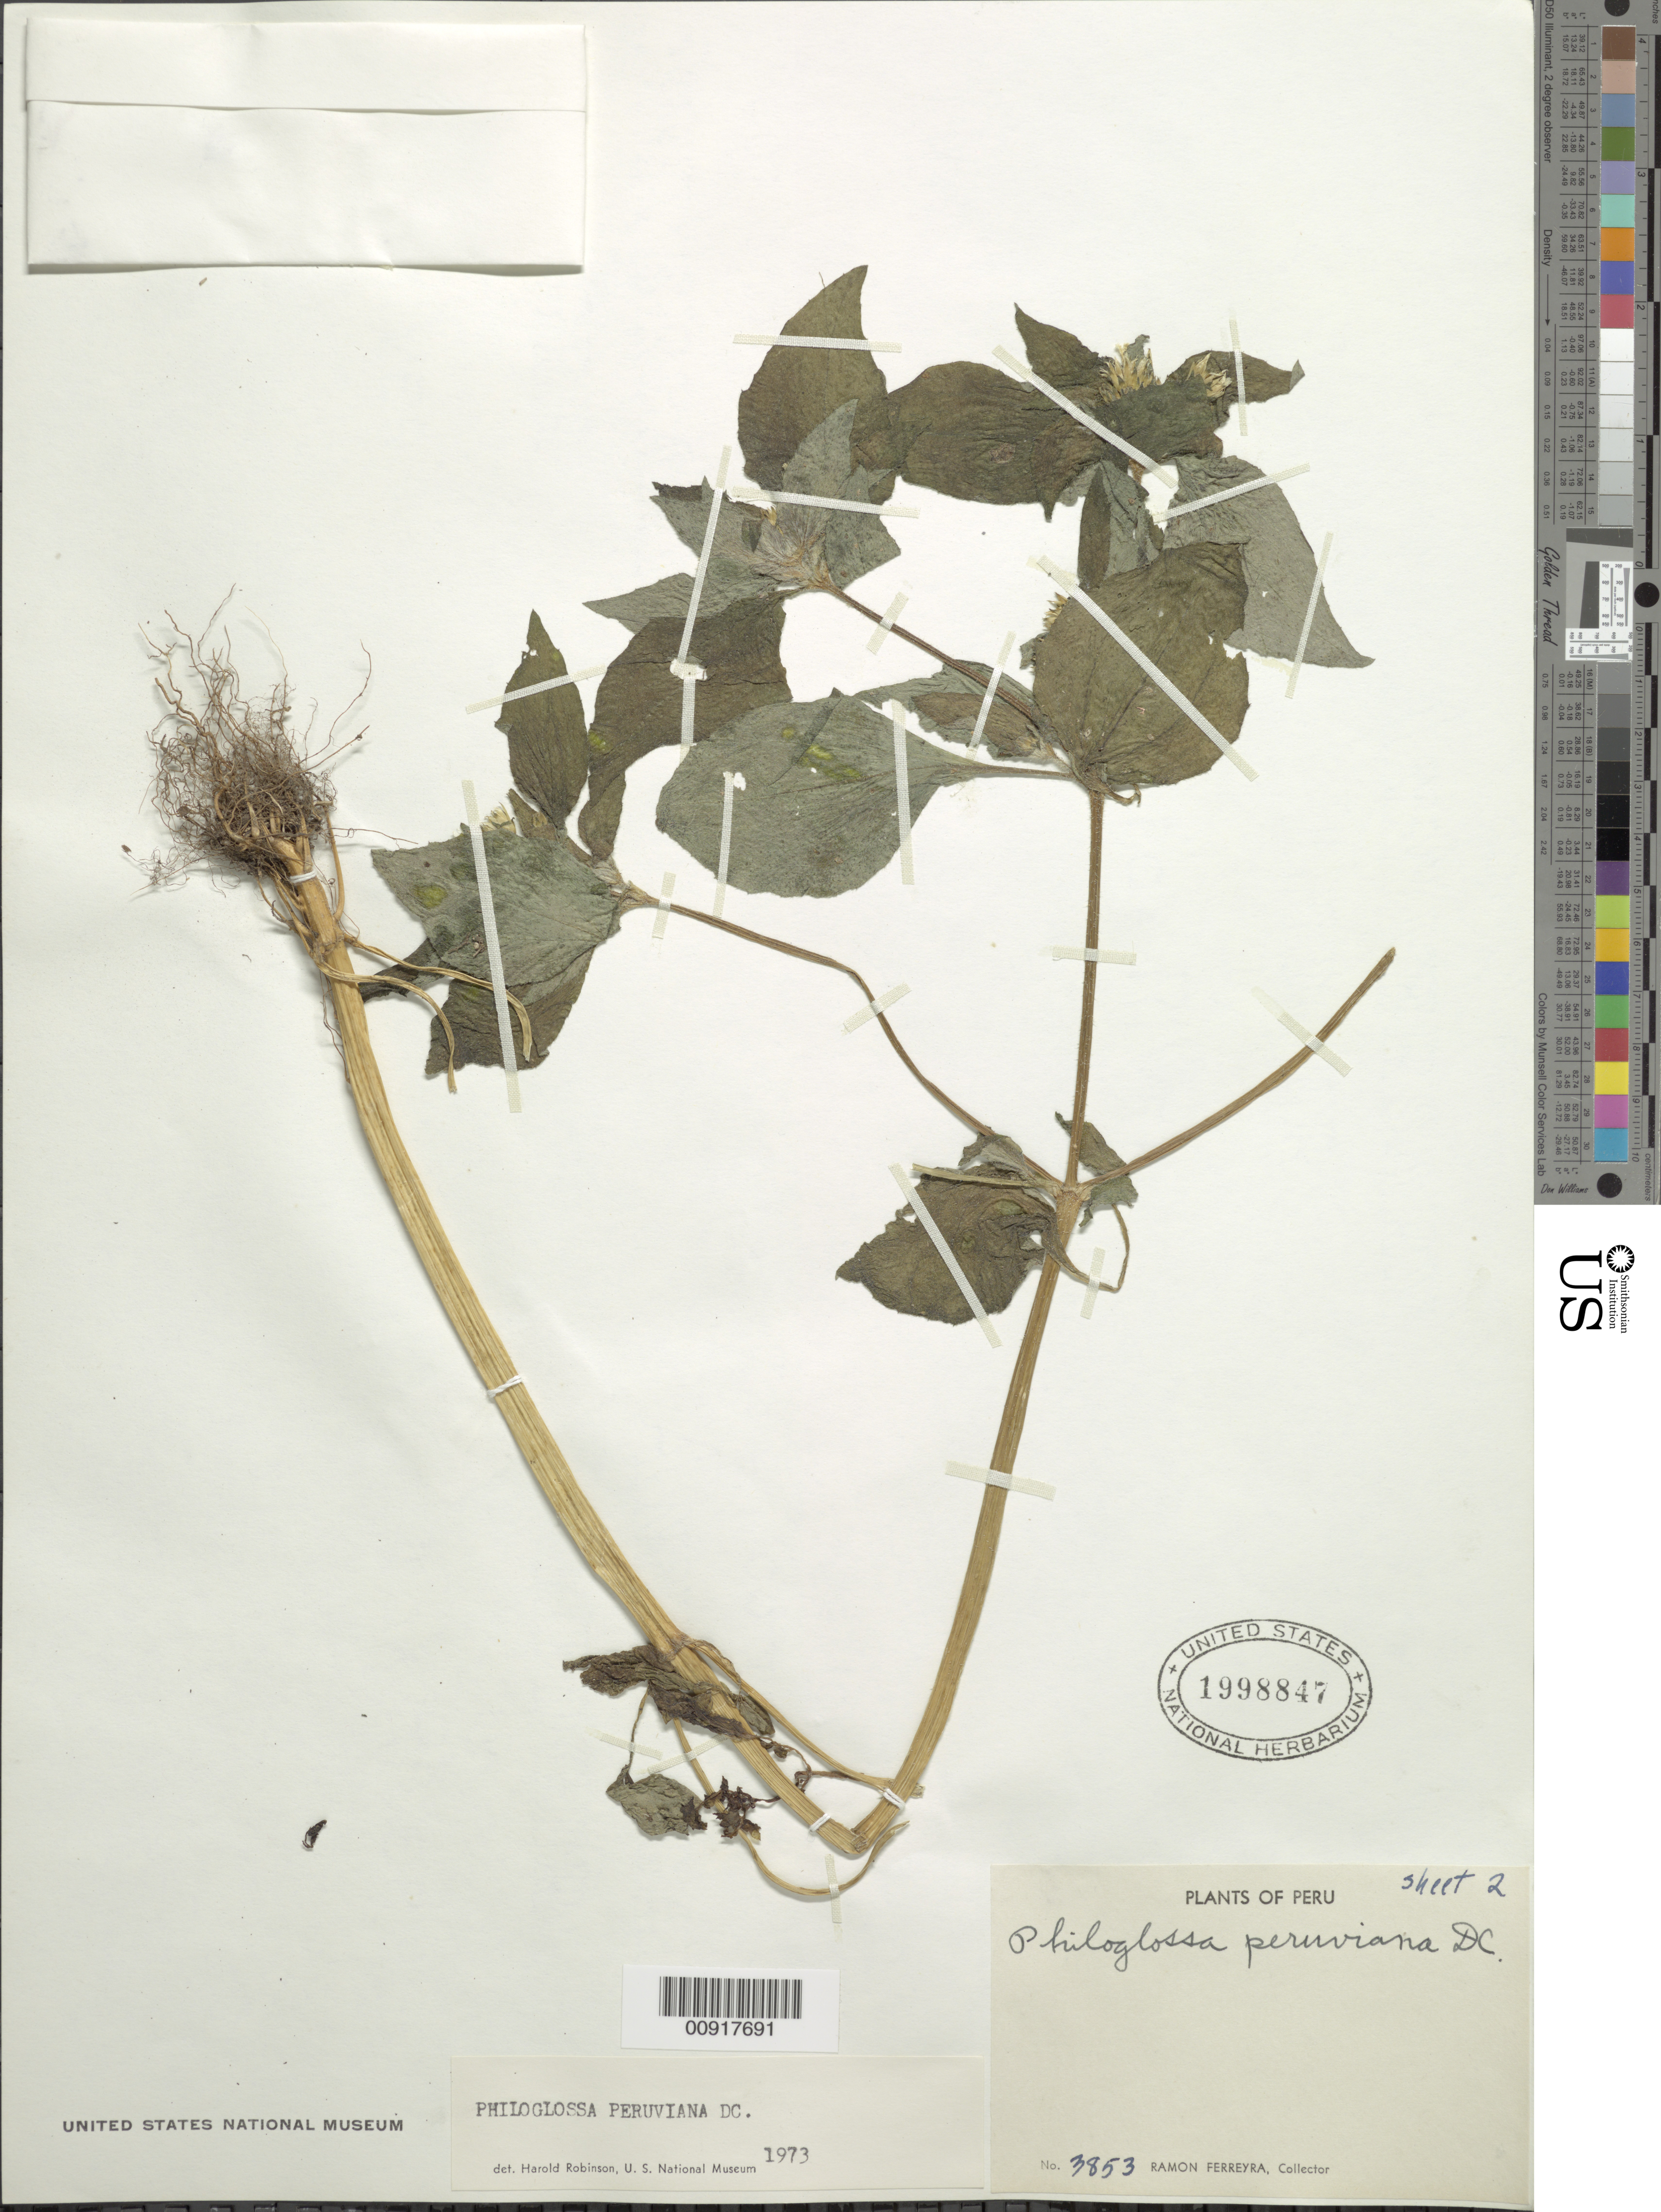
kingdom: Plantae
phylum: Tracheophyta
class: Magnoliopsida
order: Asterales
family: Asteraceae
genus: Philoglossa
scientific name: Philoglossa peruviana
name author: DC.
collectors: R. A. Ferreyra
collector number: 3853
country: Peru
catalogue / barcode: US 1998847